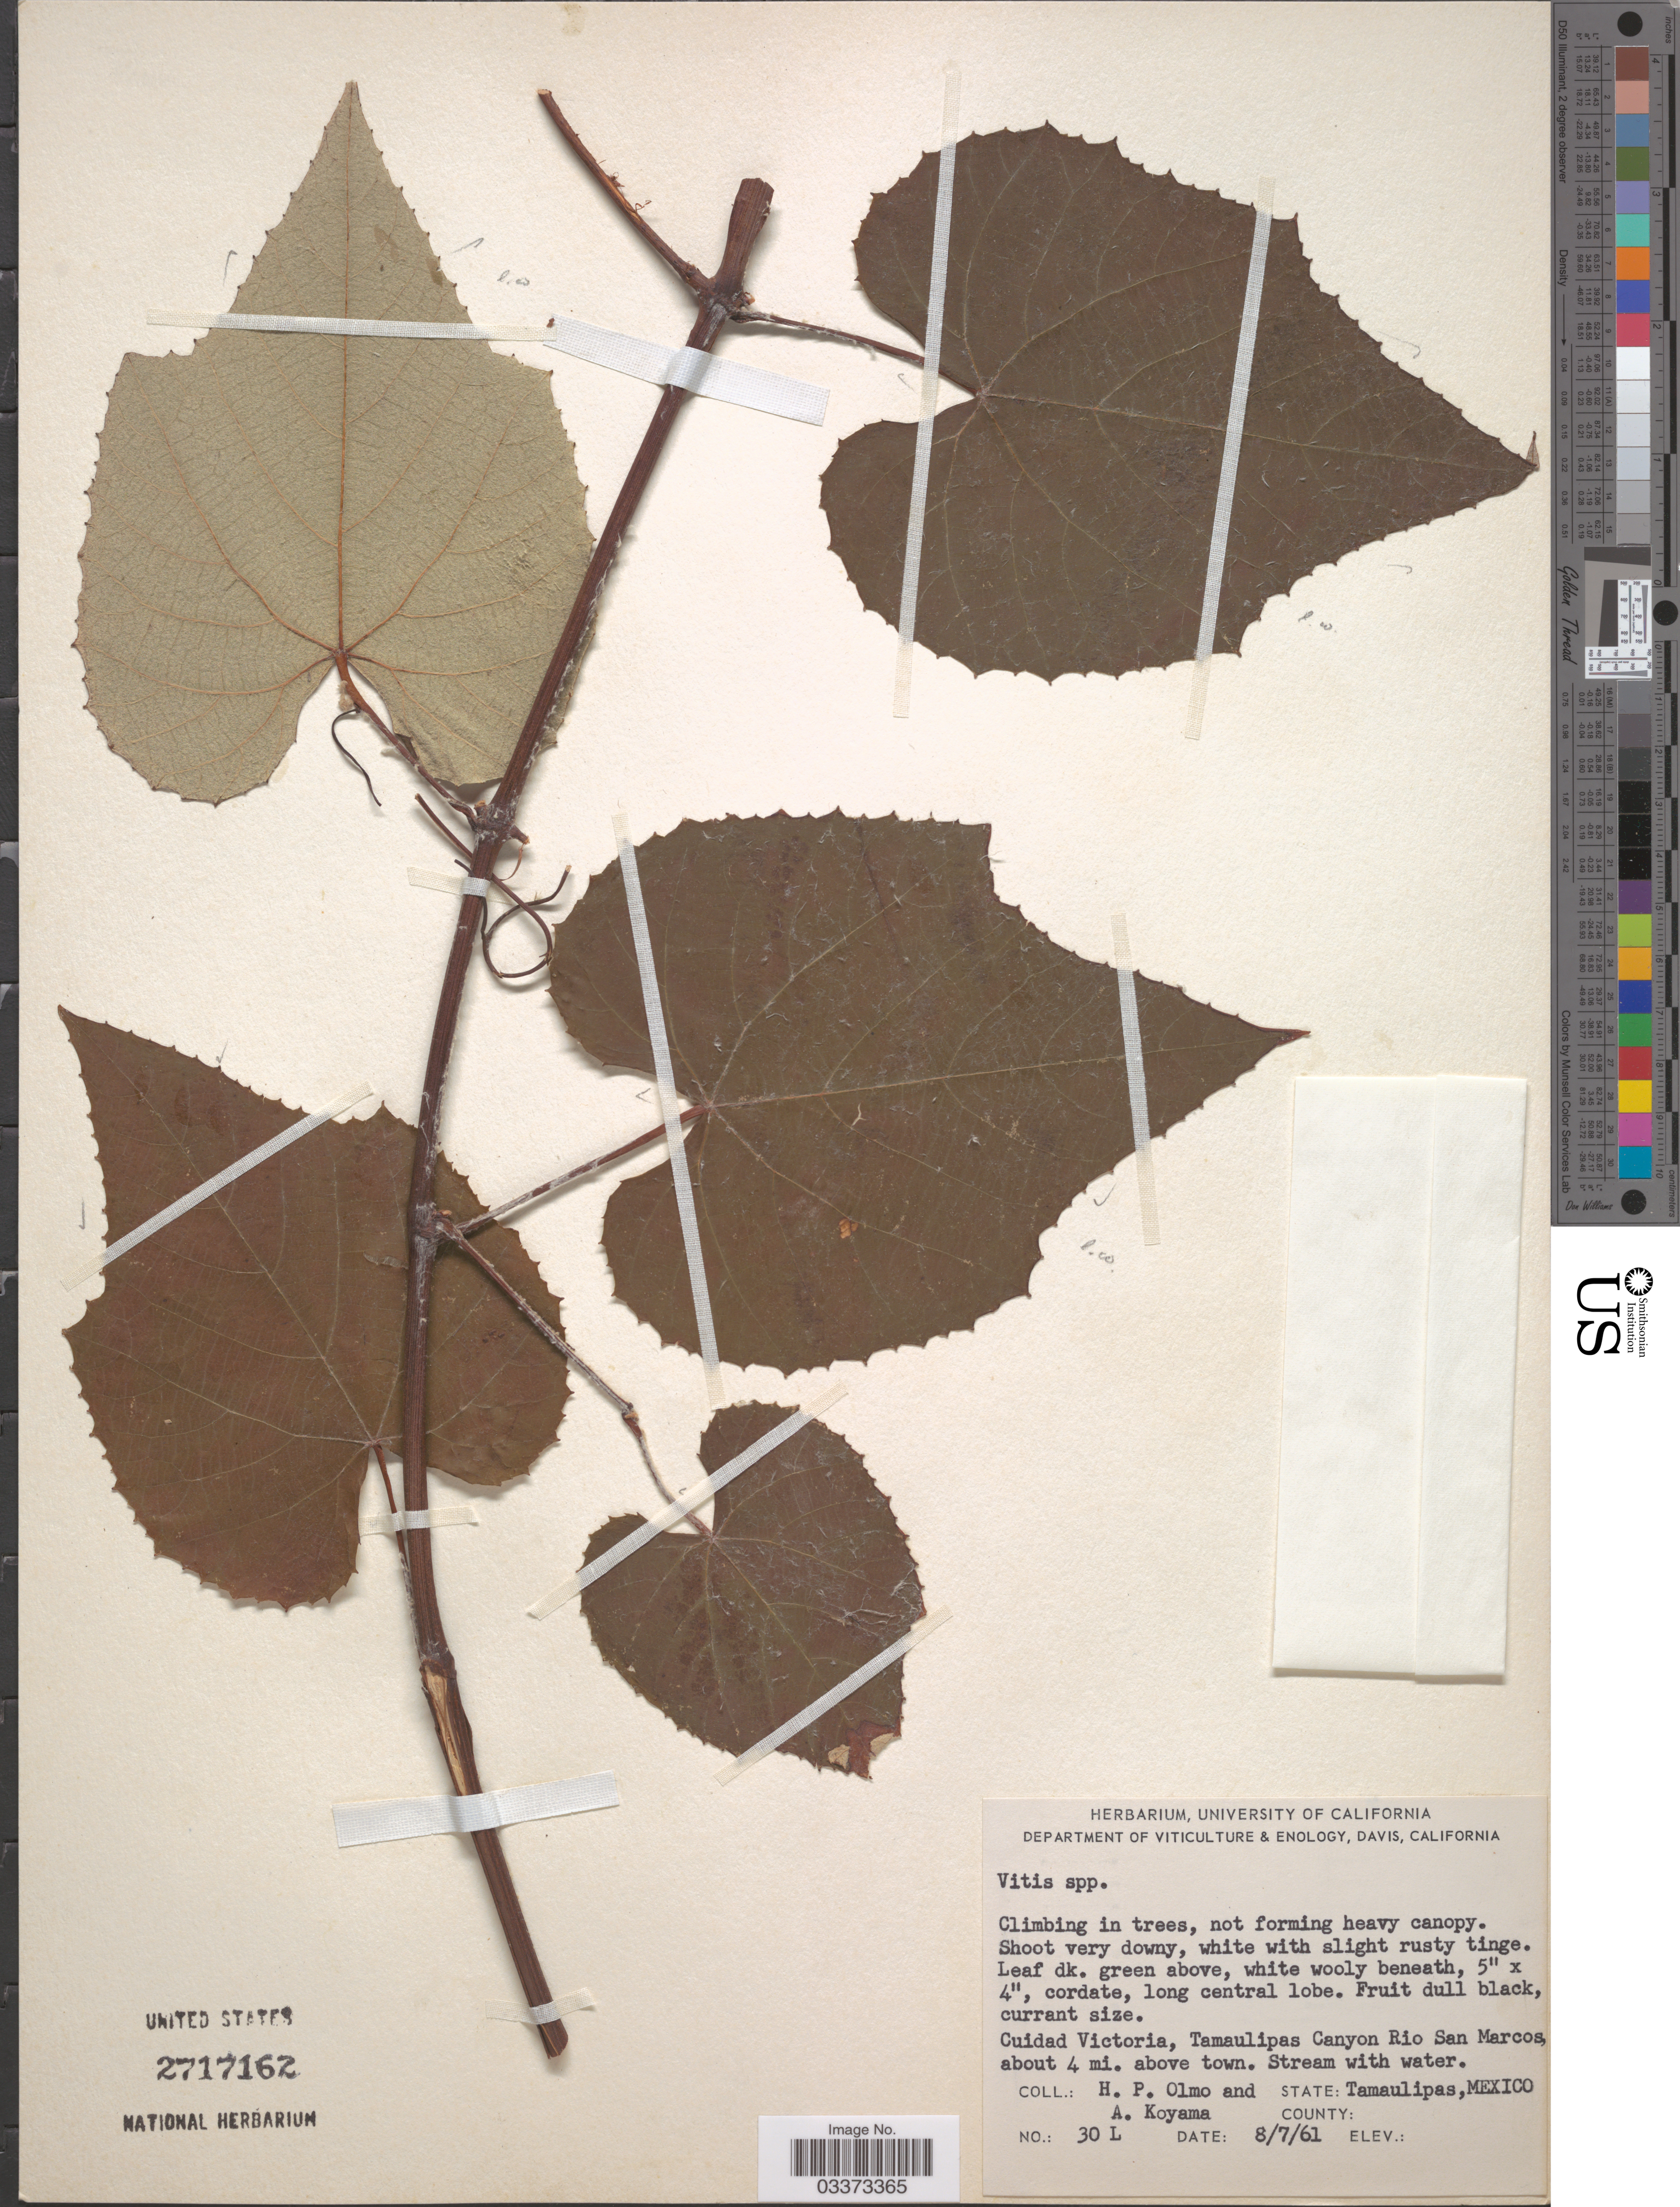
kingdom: Plantae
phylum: Tracheophyta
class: Magnoliopsida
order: Vitales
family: Vitaceae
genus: Vitis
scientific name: Vitis cinerea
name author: (Engelm.) Millardet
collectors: H. Olmo & A. Koyama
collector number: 30 L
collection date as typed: Transcribed d/m/y: 8/7/61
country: Mexico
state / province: Tamaulipas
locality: Ciudad Victoria, Tamaulipas Canyon Rio San Marcos, about 4 mi. above town.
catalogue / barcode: US 2717162